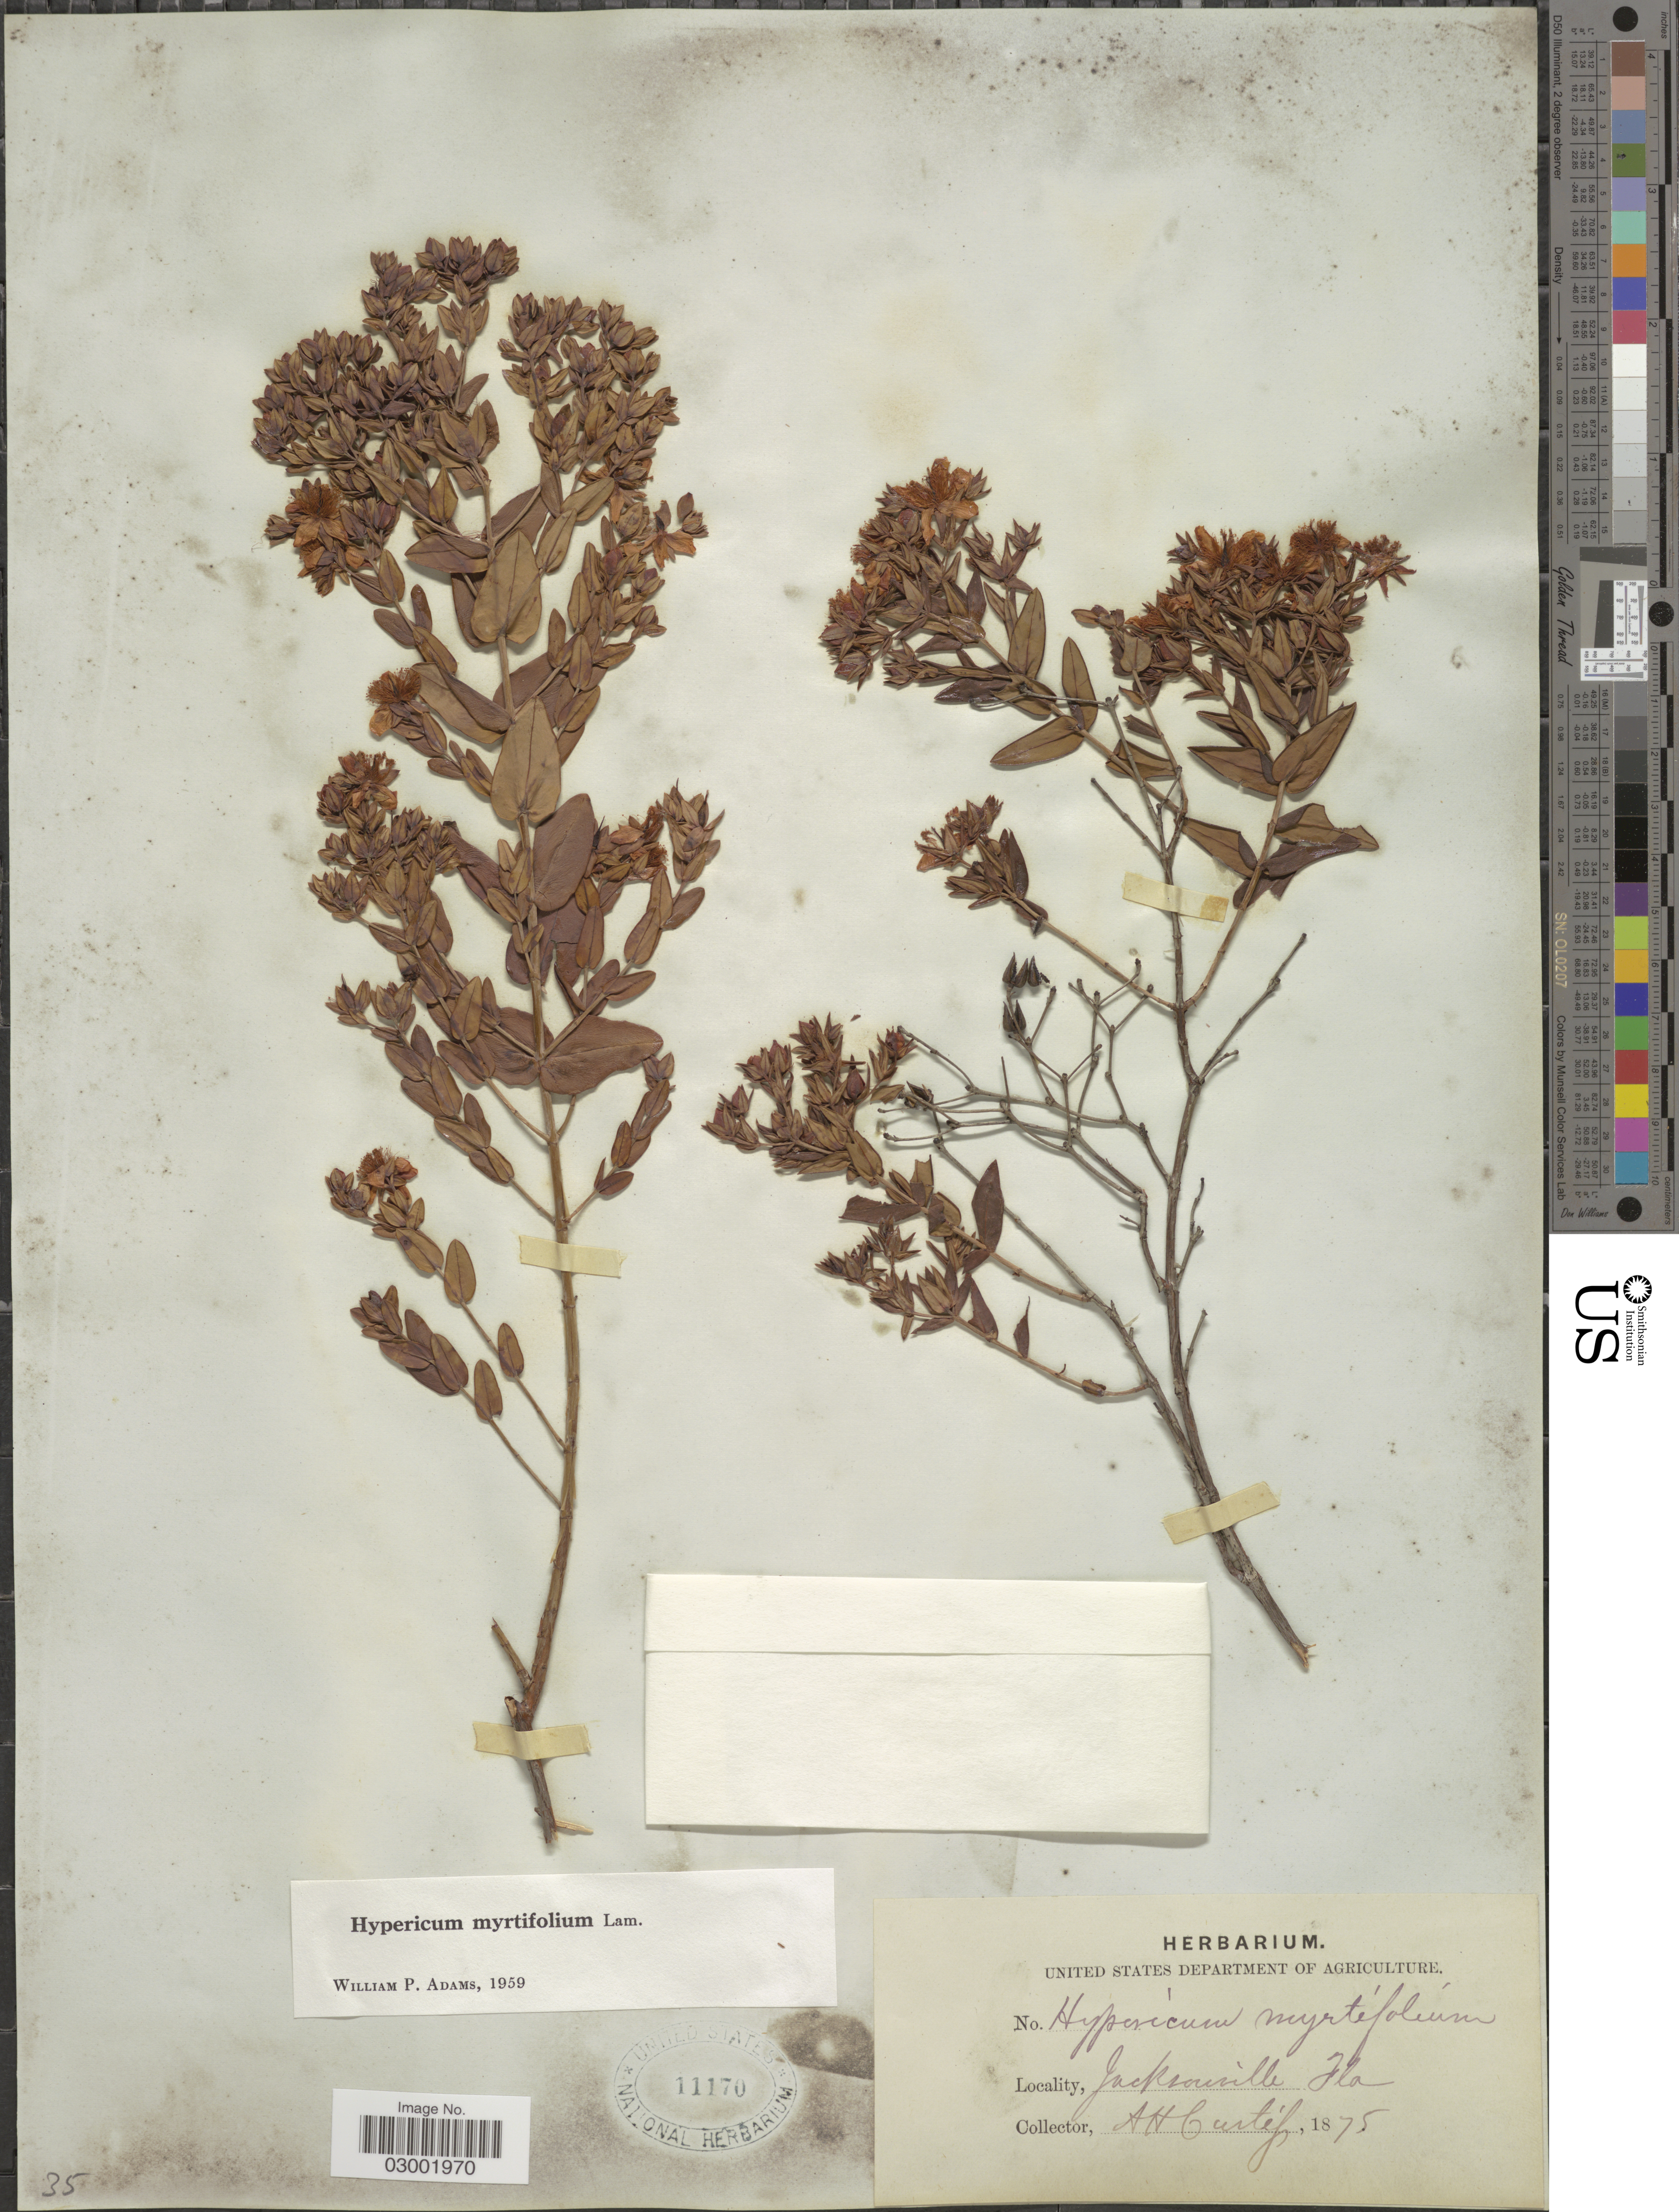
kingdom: Plantae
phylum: Tracheophyta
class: Magnoliopsida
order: Malpighiales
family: Hypericaceae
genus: Hypericum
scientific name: Hypericum myrtifolium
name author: Lam.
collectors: A. H. Curtiss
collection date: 1875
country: United States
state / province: Florida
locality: Jacksonville.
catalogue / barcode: US 11170